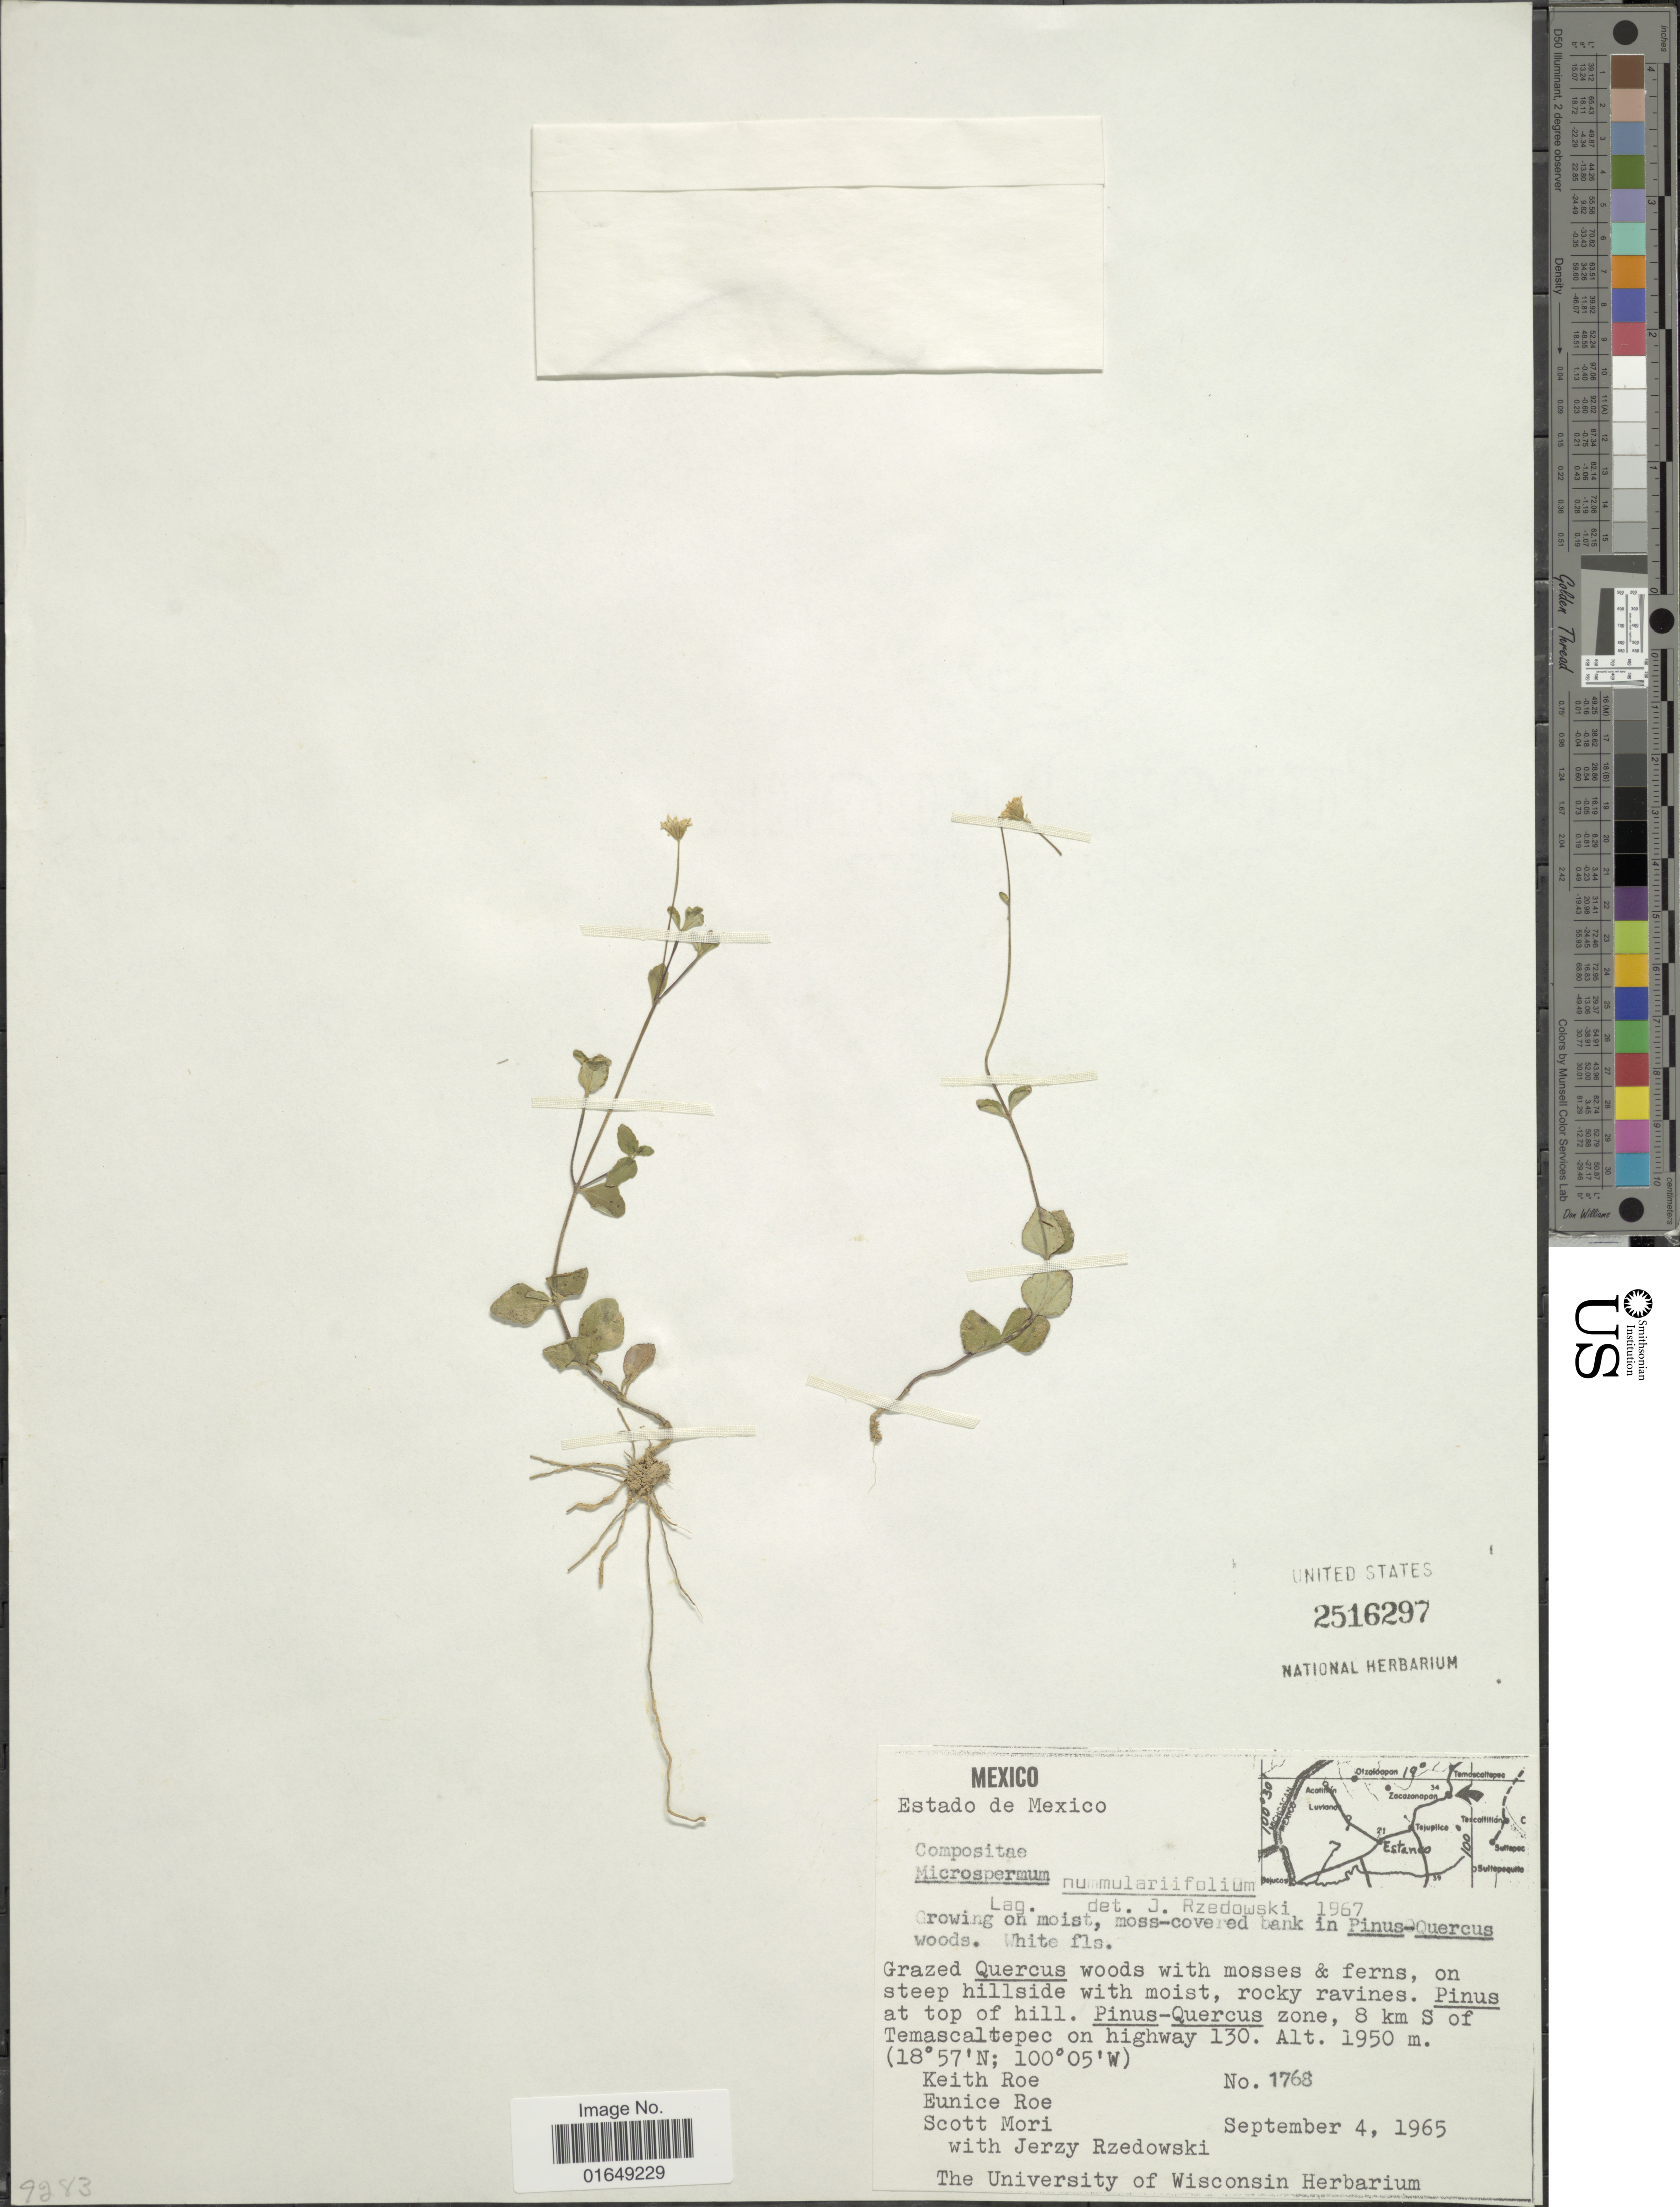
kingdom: Plantae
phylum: Tracheophyta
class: Magnoliopsida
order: Asterales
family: Asteraceae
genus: Microspermum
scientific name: Microspermum numulariaefolium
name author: Lag.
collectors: K. E. Roe, E. Roe, S. Mori & J. Rzedowski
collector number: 1768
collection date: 1965-09-04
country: Mexico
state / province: México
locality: On steep hillside with moist, rocky ravines, pinus at top of hill, 8 km S of Temasaltepec on highway 130.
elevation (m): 1950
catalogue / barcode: US 2516297